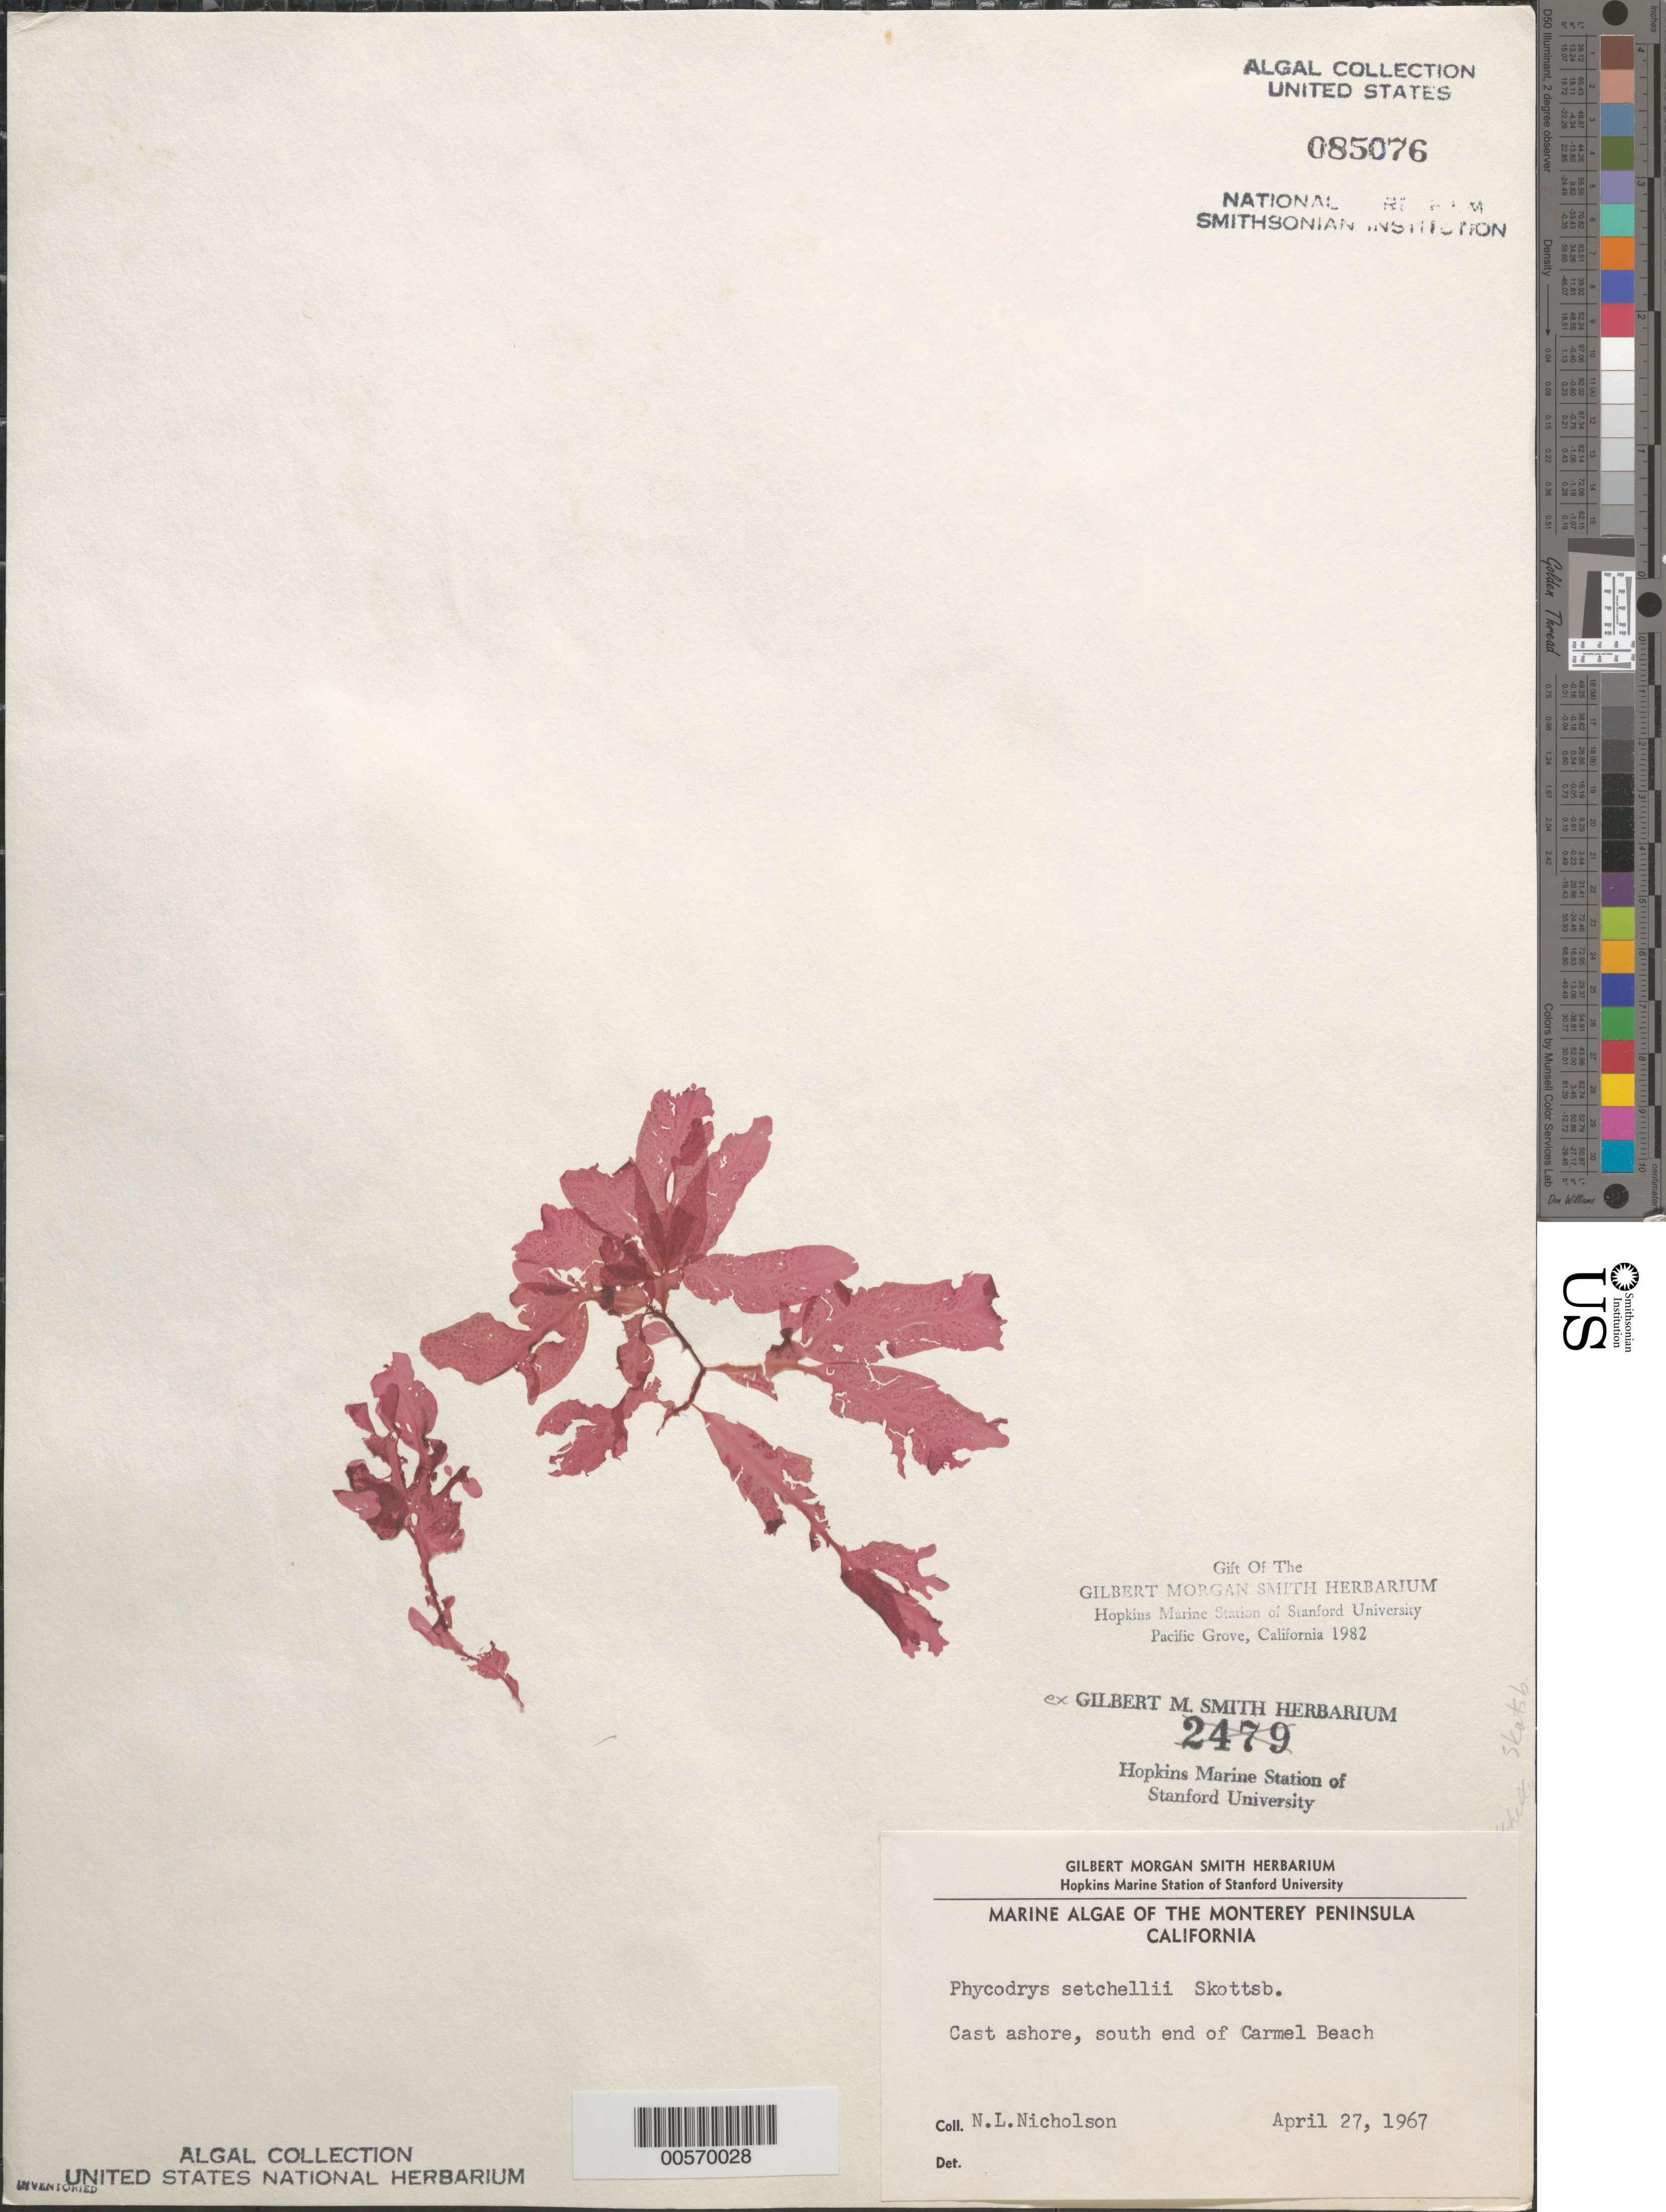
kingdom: Plantae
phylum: Rhodophyta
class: Florideophyceae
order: Ceramiales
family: Delesseriaceae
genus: Phycodrys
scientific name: Phycodrys setchellii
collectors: N. Nicholson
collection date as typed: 27 Apr 1967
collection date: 1967-04-27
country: United States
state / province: California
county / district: Monterey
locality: Carmel Beach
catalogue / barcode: US 85076